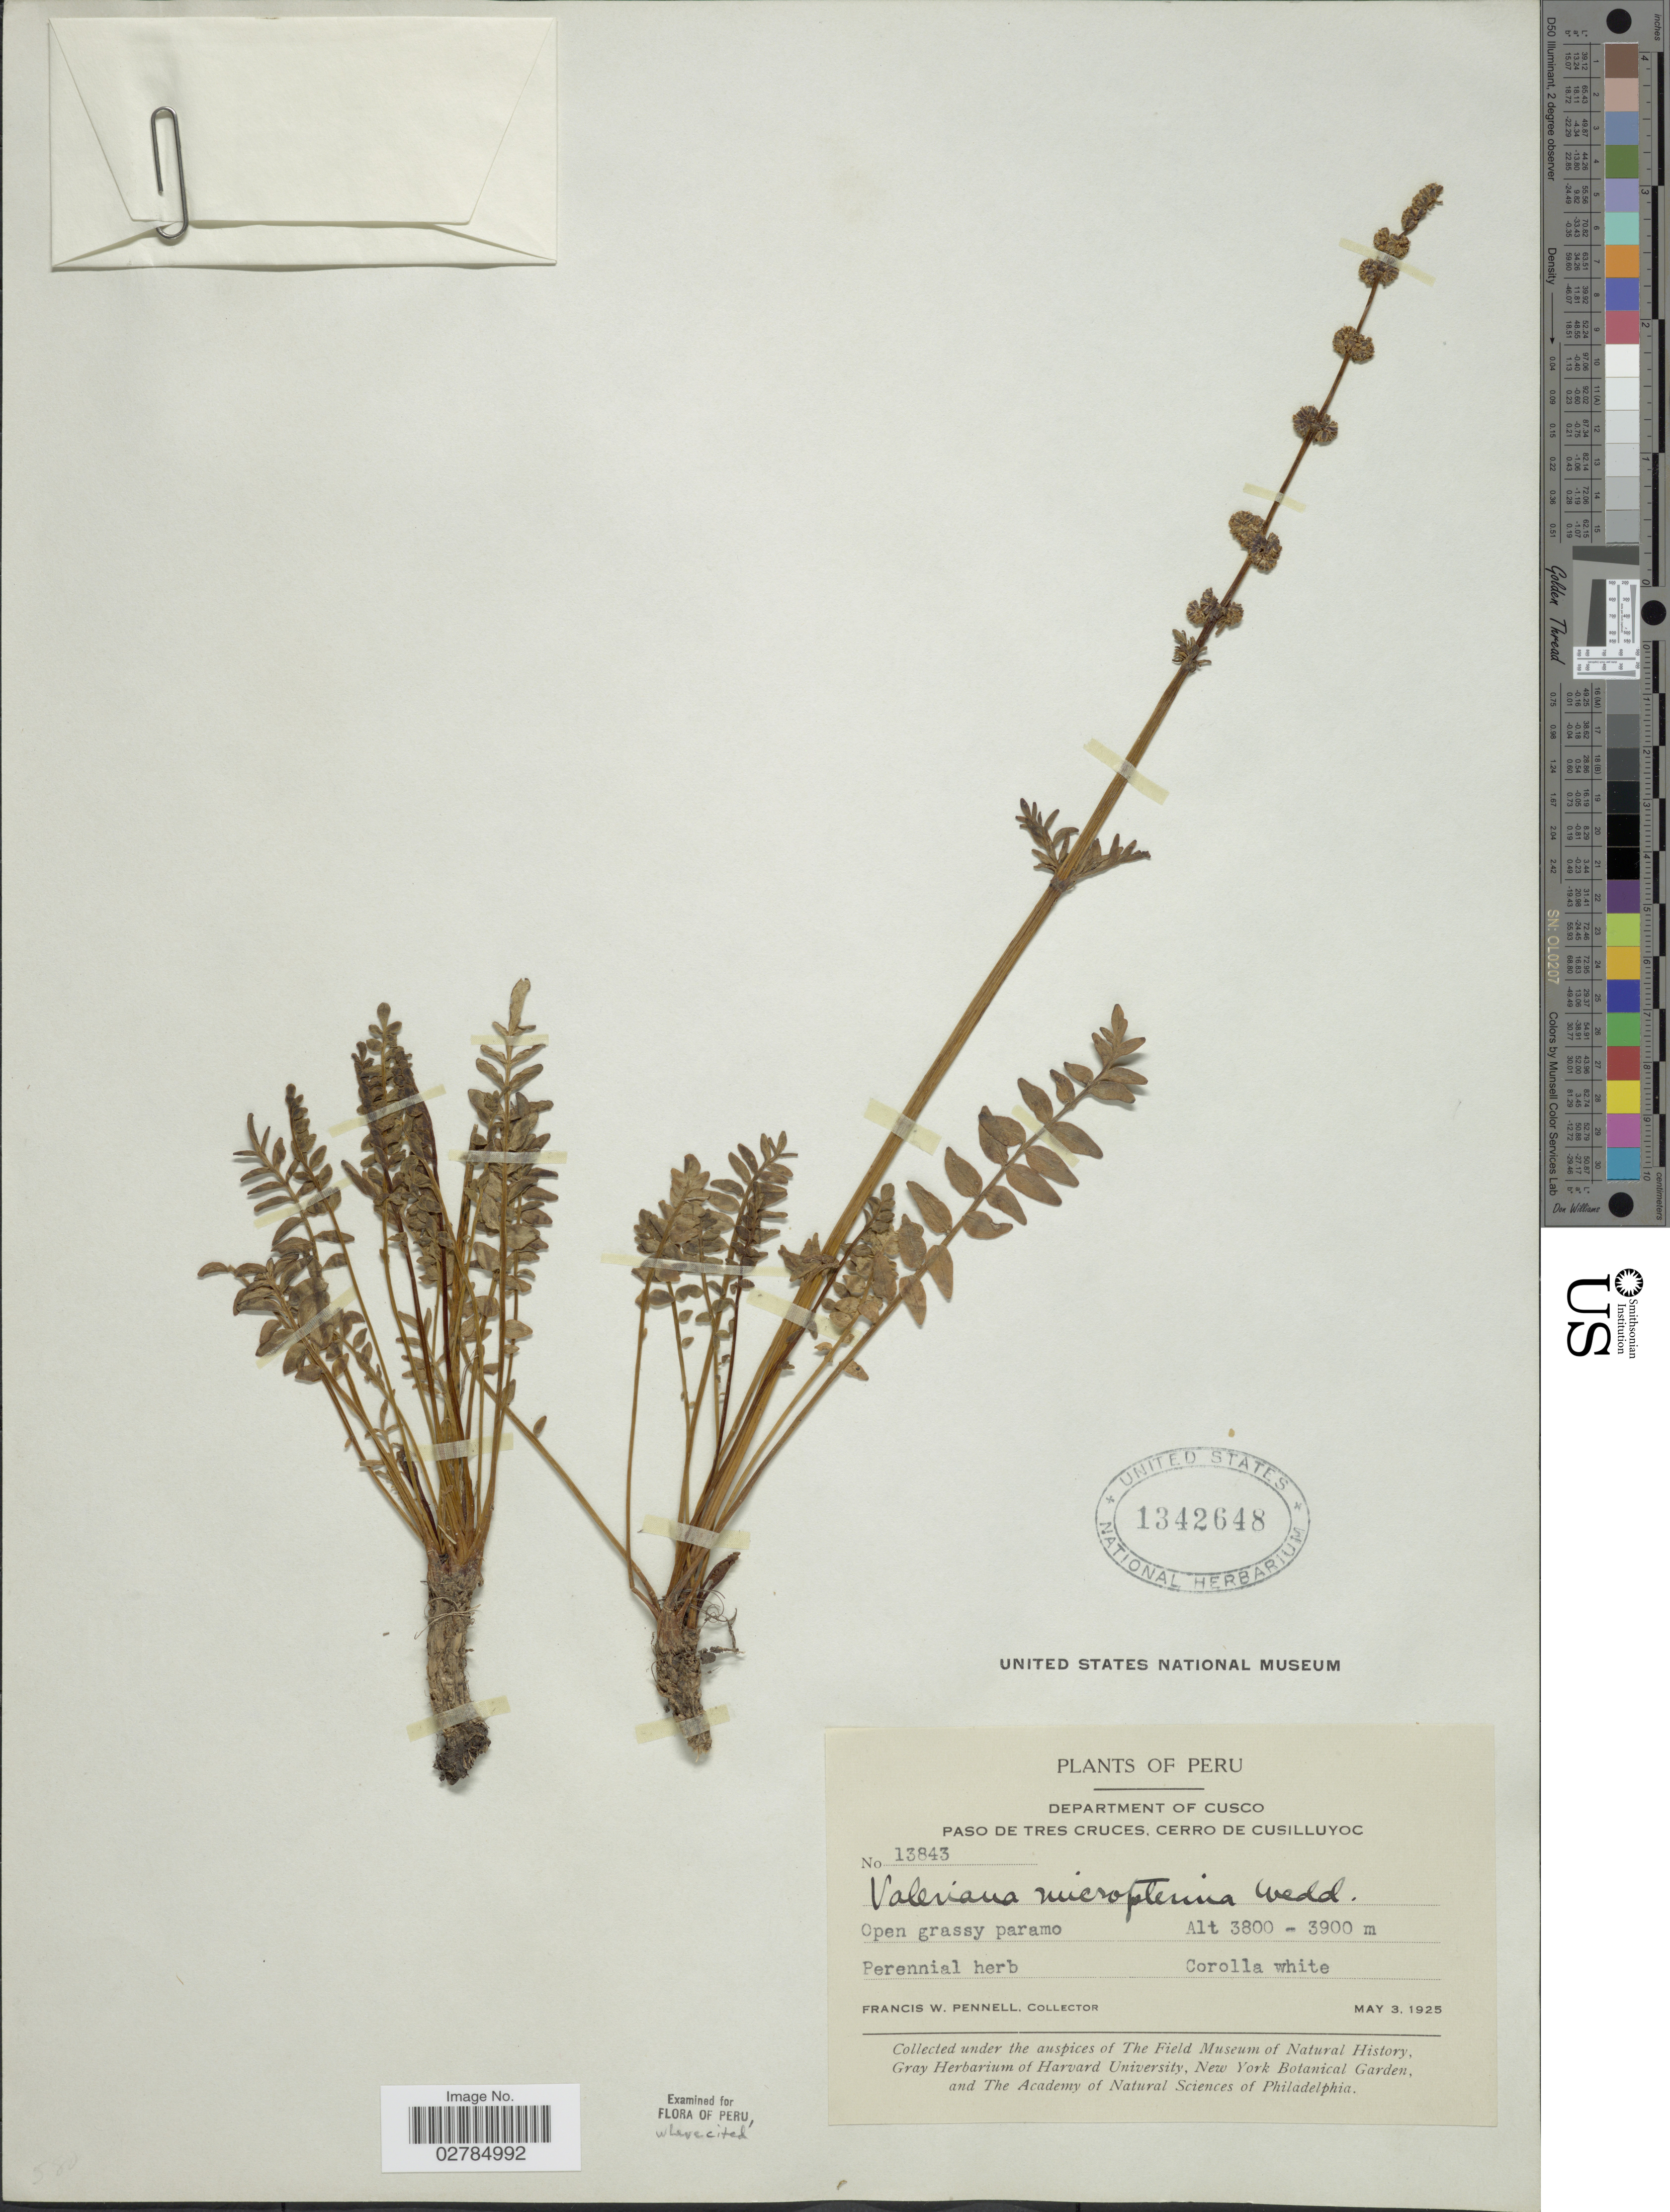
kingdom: Plantae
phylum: Tracheophyta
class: Magnoliopsida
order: Dipsacales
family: Caprifoliaceae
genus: Valeriana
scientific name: Valeriana micropterina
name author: Wedd.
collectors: F. W. Pennell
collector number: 13843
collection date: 1925-05-03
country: Peru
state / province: Cusco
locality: Department of Cusco, Paso de tres Cruces, Cerro de Cusilluyoc.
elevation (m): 3800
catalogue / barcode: US 1342648